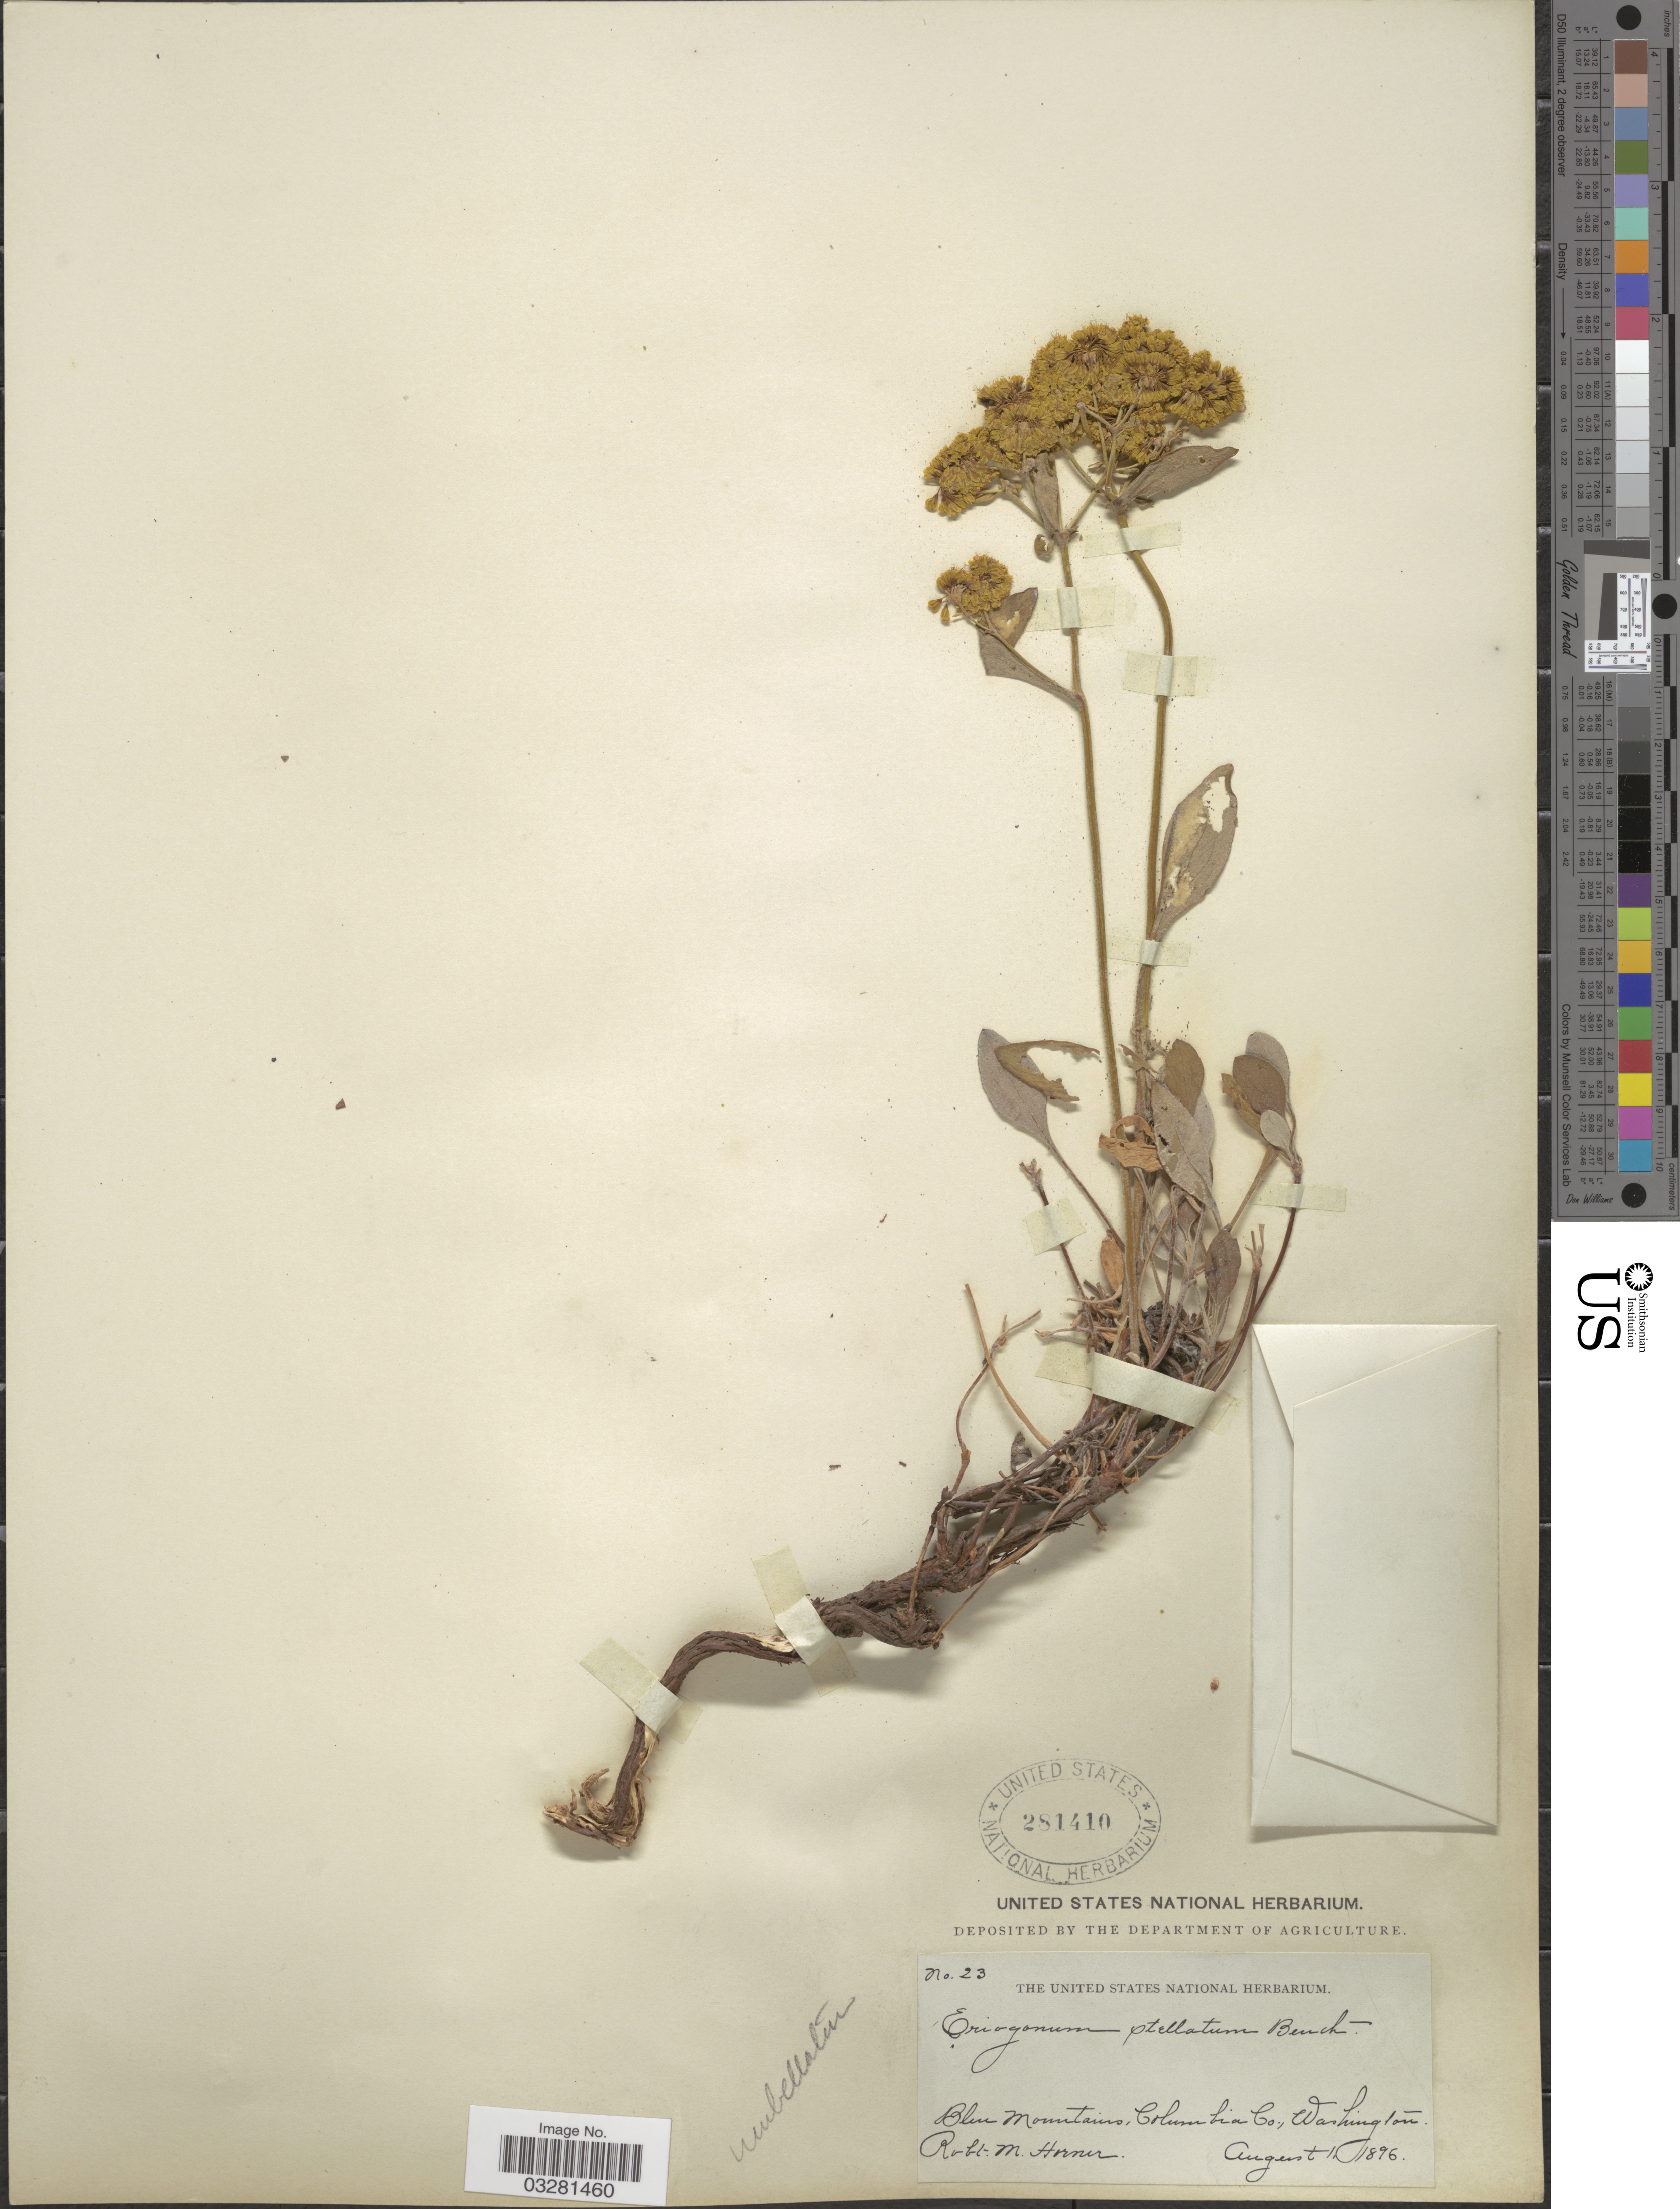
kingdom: Plantae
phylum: Tracheophyta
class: Magnoliopsida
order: Caryophyllales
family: Polygonaceae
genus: Eriogonum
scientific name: Eriogonum umbellatum var. umbellatum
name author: Torr.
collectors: R. Horner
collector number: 23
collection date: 1896-08-01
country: United States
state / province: Washington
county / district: Columbia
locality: Blue Mountains, Columbia Co.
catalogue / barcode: US 281410